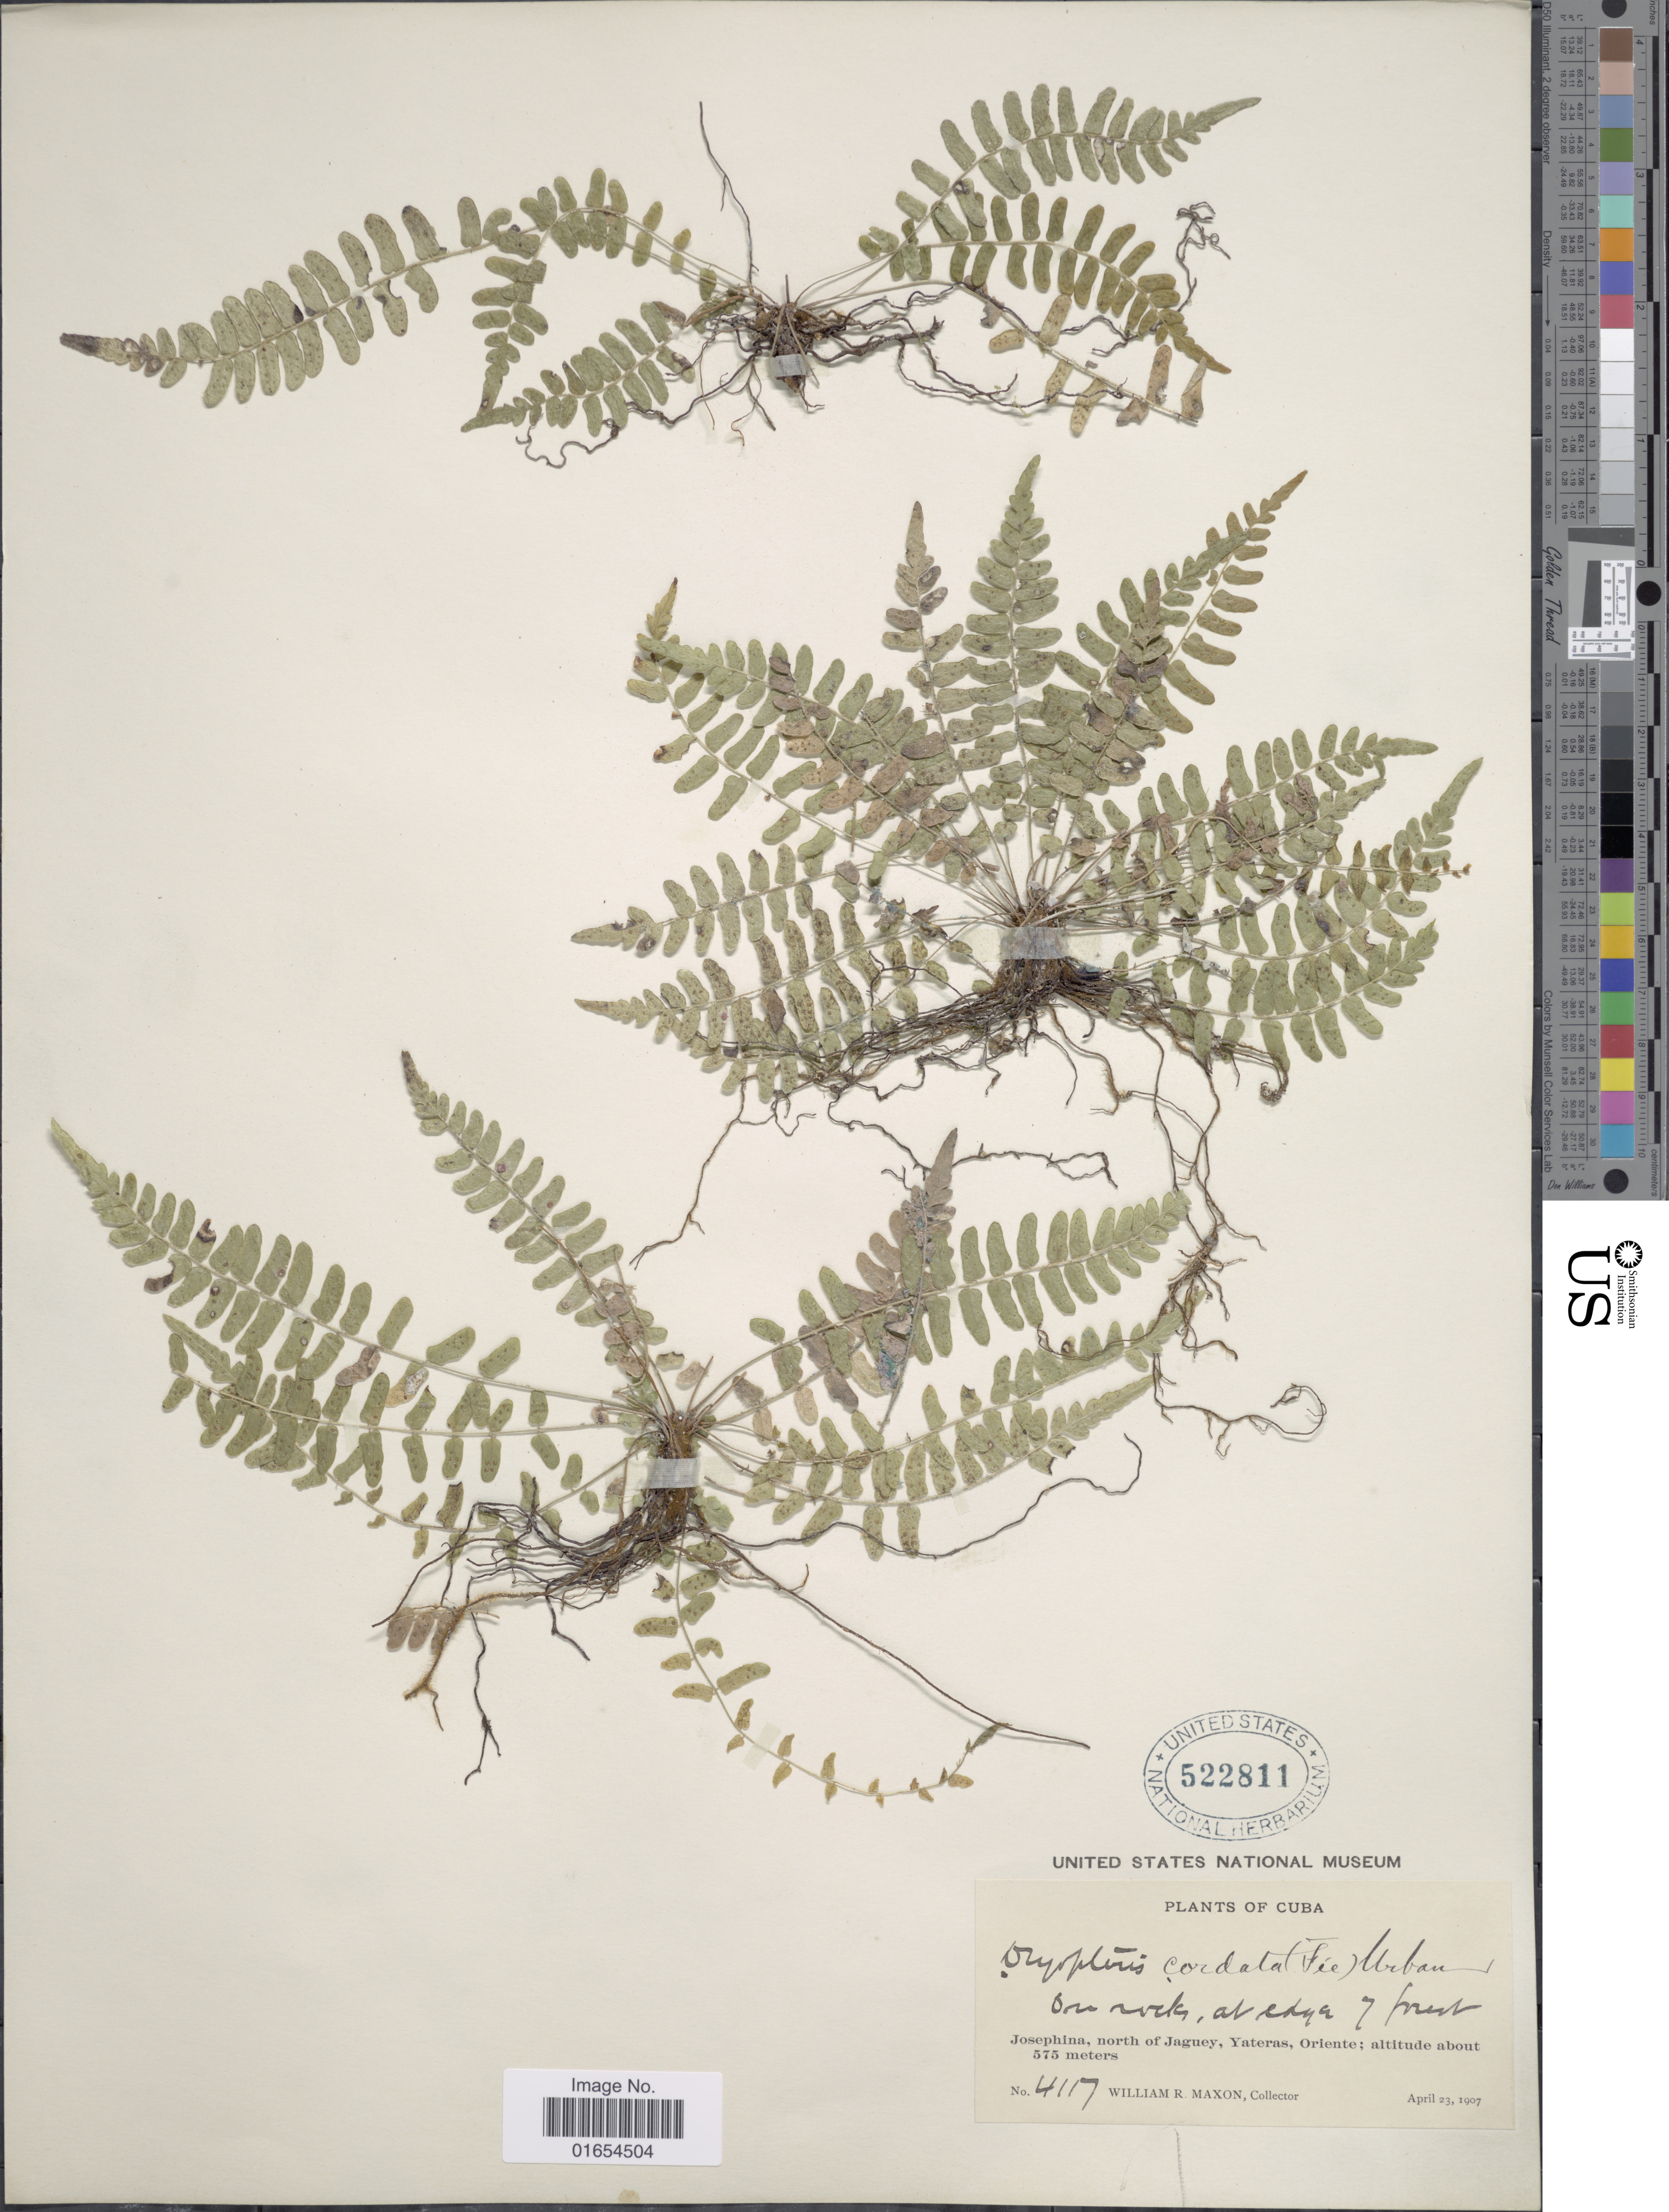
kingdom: Plantae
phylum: Tracheophyta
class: Polypodiopsida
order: Polypodiales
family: Thelypteridaceae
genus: Goniopteris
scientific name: Goniopteris cordata (Fée) comb. nov., ined 2015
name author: (Fée)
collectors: W. R. Maxon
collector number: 4117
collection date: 1907-04-23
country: Cuba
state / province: Oriente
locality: Josephina, north of Jaguey, Yateras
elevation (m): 575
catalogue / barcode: US 522811